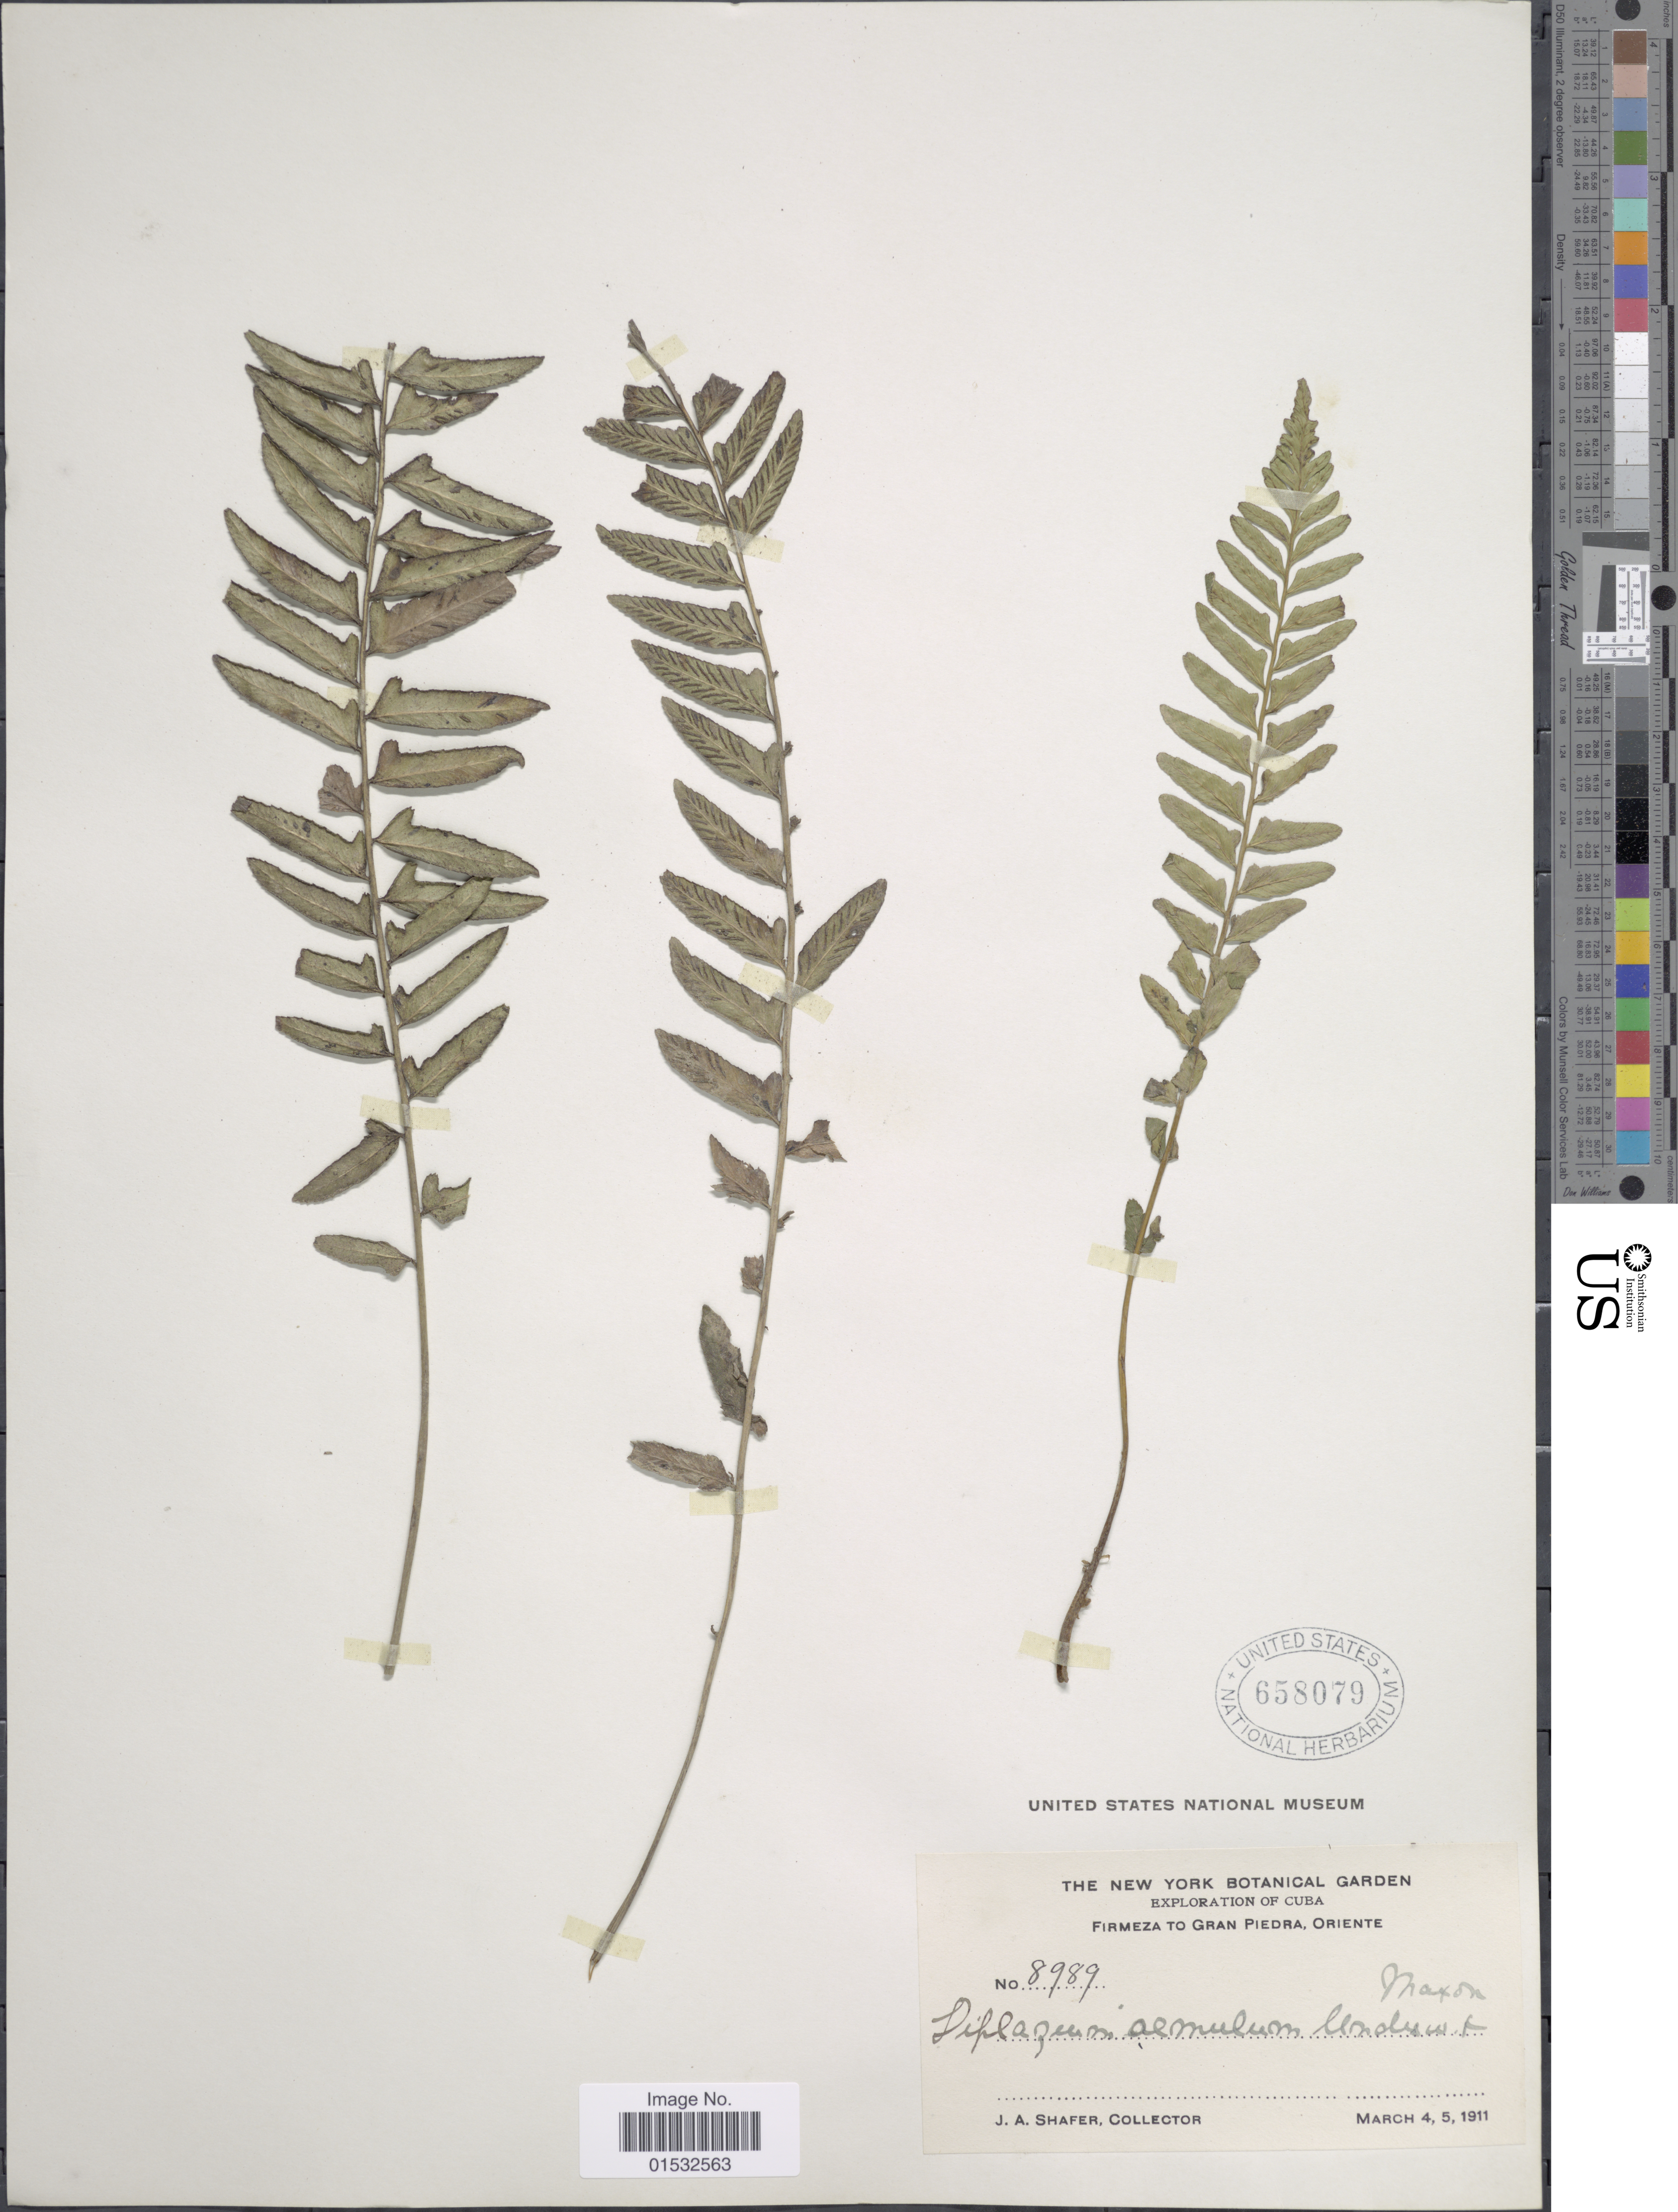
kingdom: Plantae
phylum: Tracheophyta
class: Polypodiopsida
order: Polypodiales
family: Athyriaceae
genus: Diplazium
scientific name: Diplazium unilobum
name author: (Poir.) Hieron.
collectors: J. A. Shafer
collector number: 8989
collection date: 1911-03-04/1911-03-05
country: Cuba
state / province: Oriente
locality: Firmeza to Gran Piedra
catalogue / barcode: US 658079